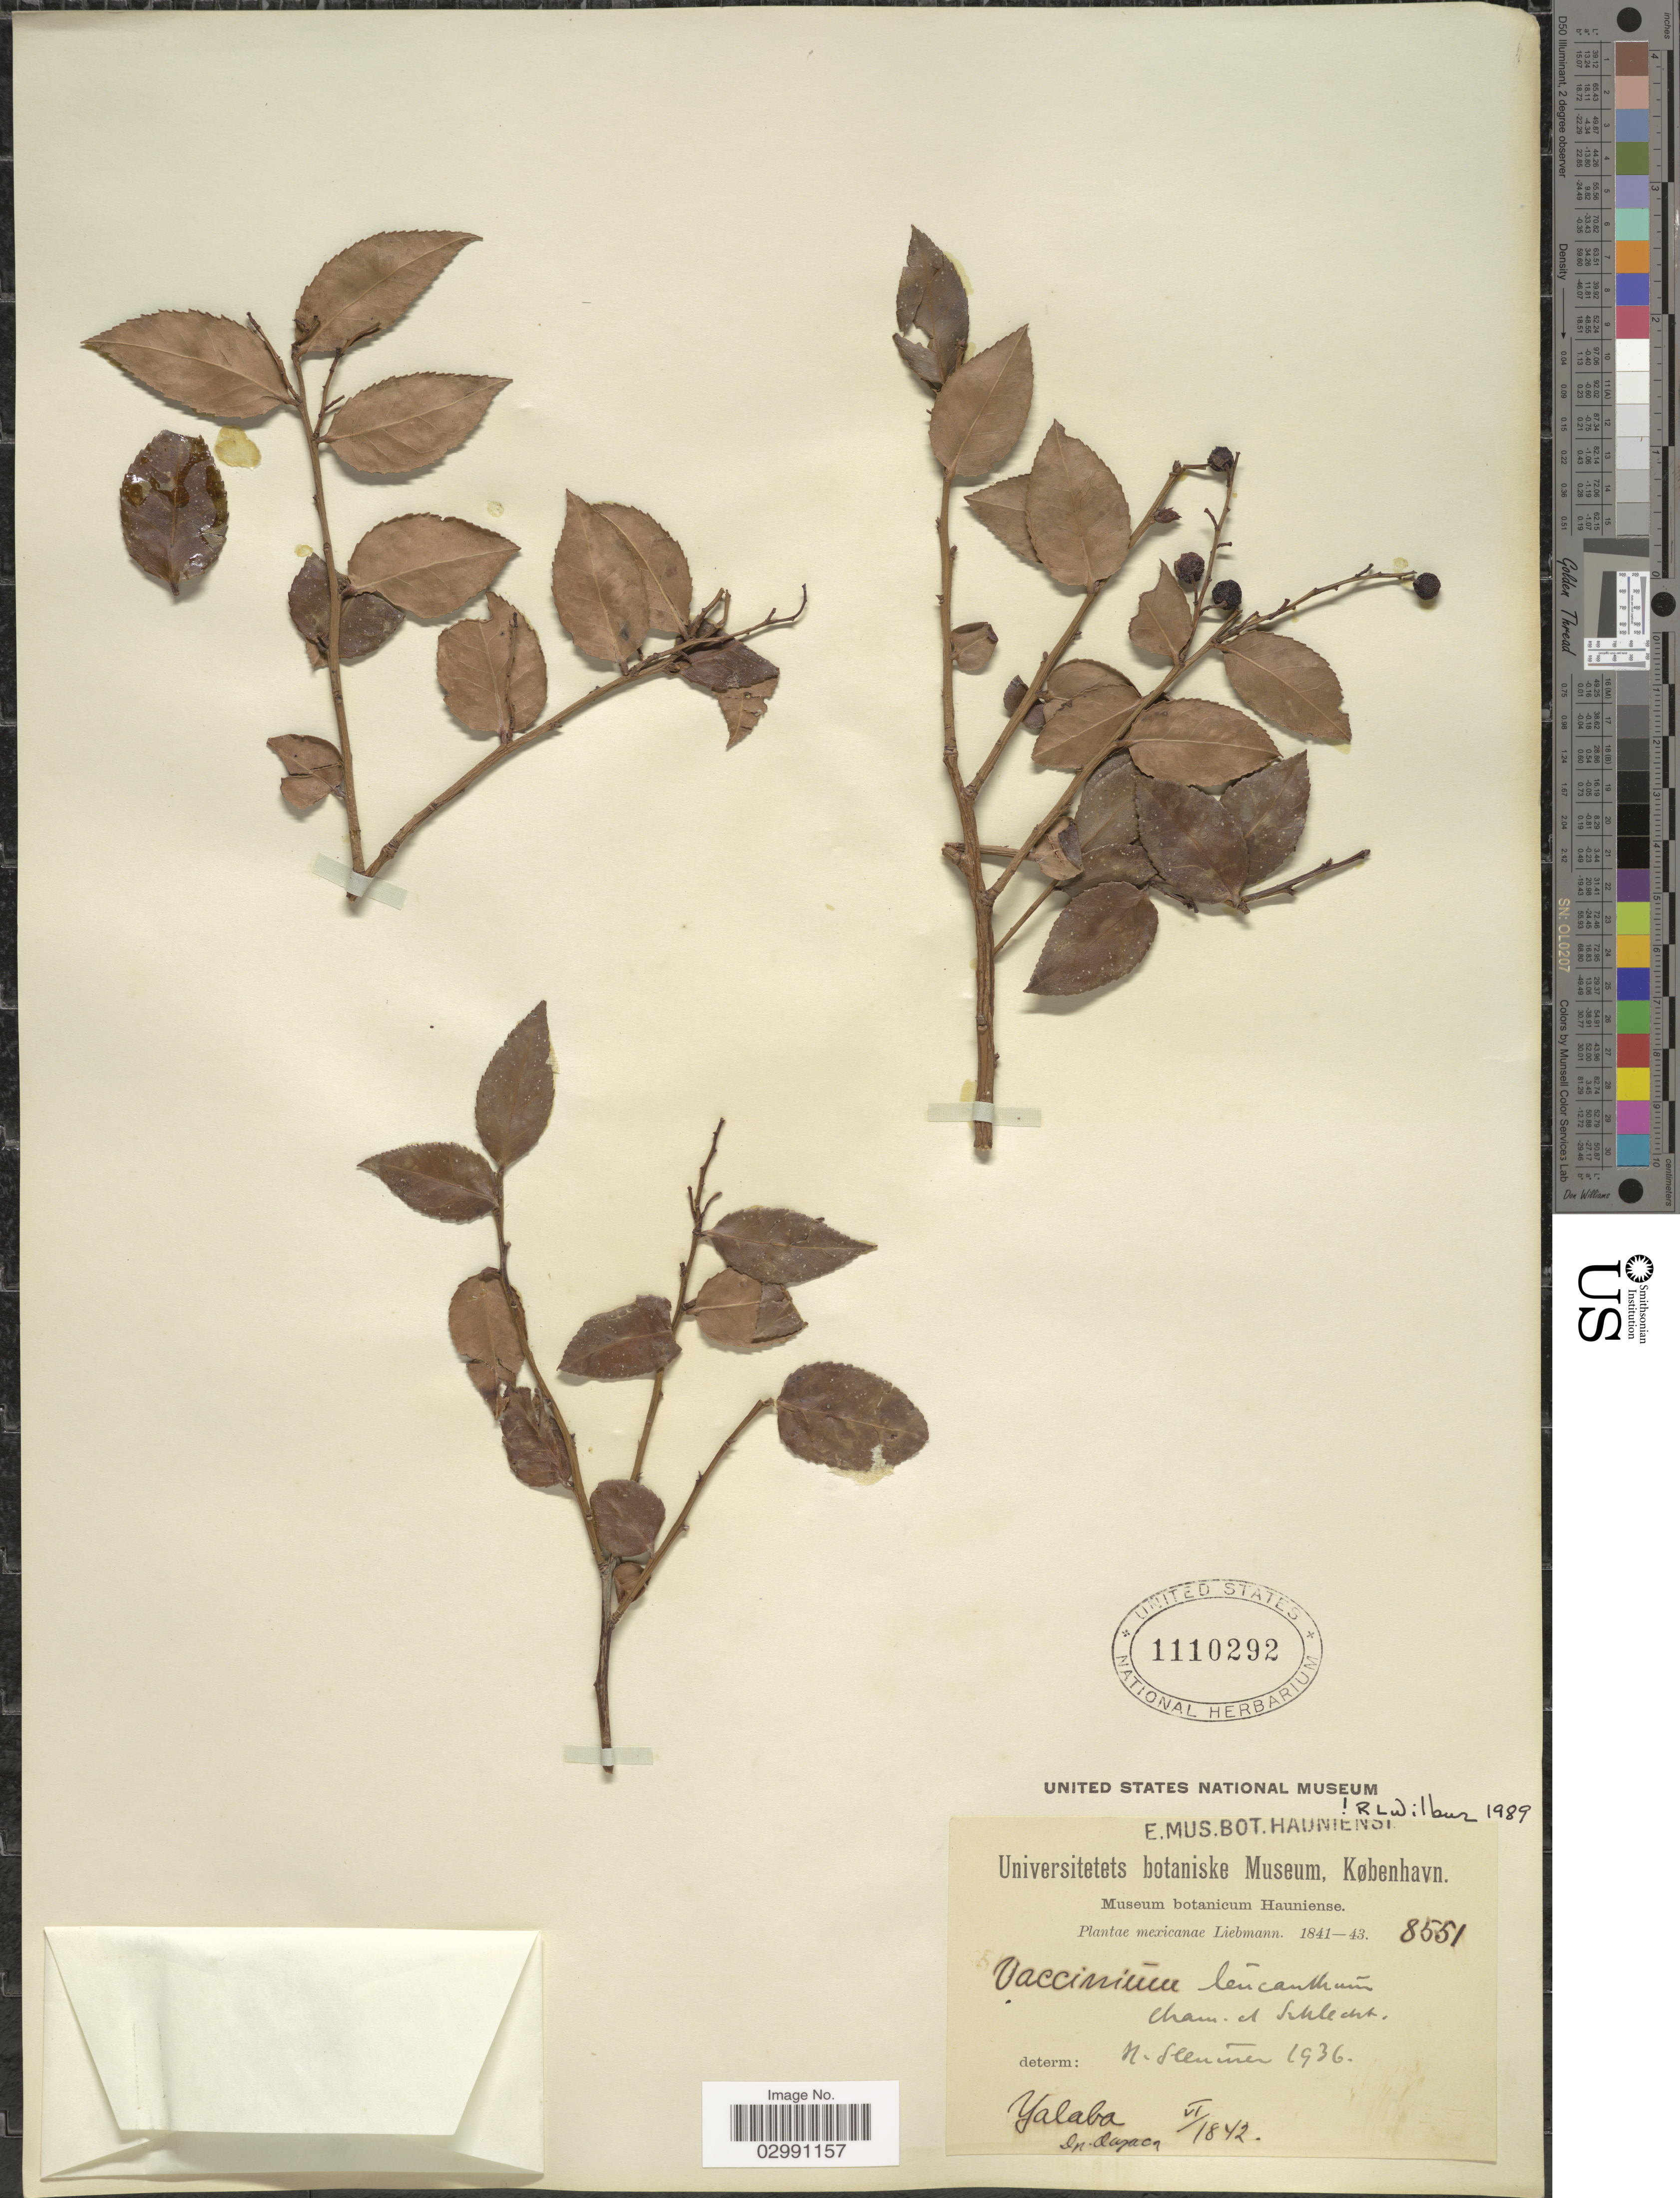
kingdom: Plantae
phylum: Tracheophyta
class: Magnoliopsida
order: Ericales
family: Ericaceae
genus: Vaccinium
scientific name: Vaccinium leucanthum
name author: Schltdl.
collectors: Liebmann, --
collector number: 8551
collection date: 1842-06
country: Mexico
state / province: Oaxaca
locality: Yalaba, Dp. Oajaca.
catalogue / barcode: US 1110292